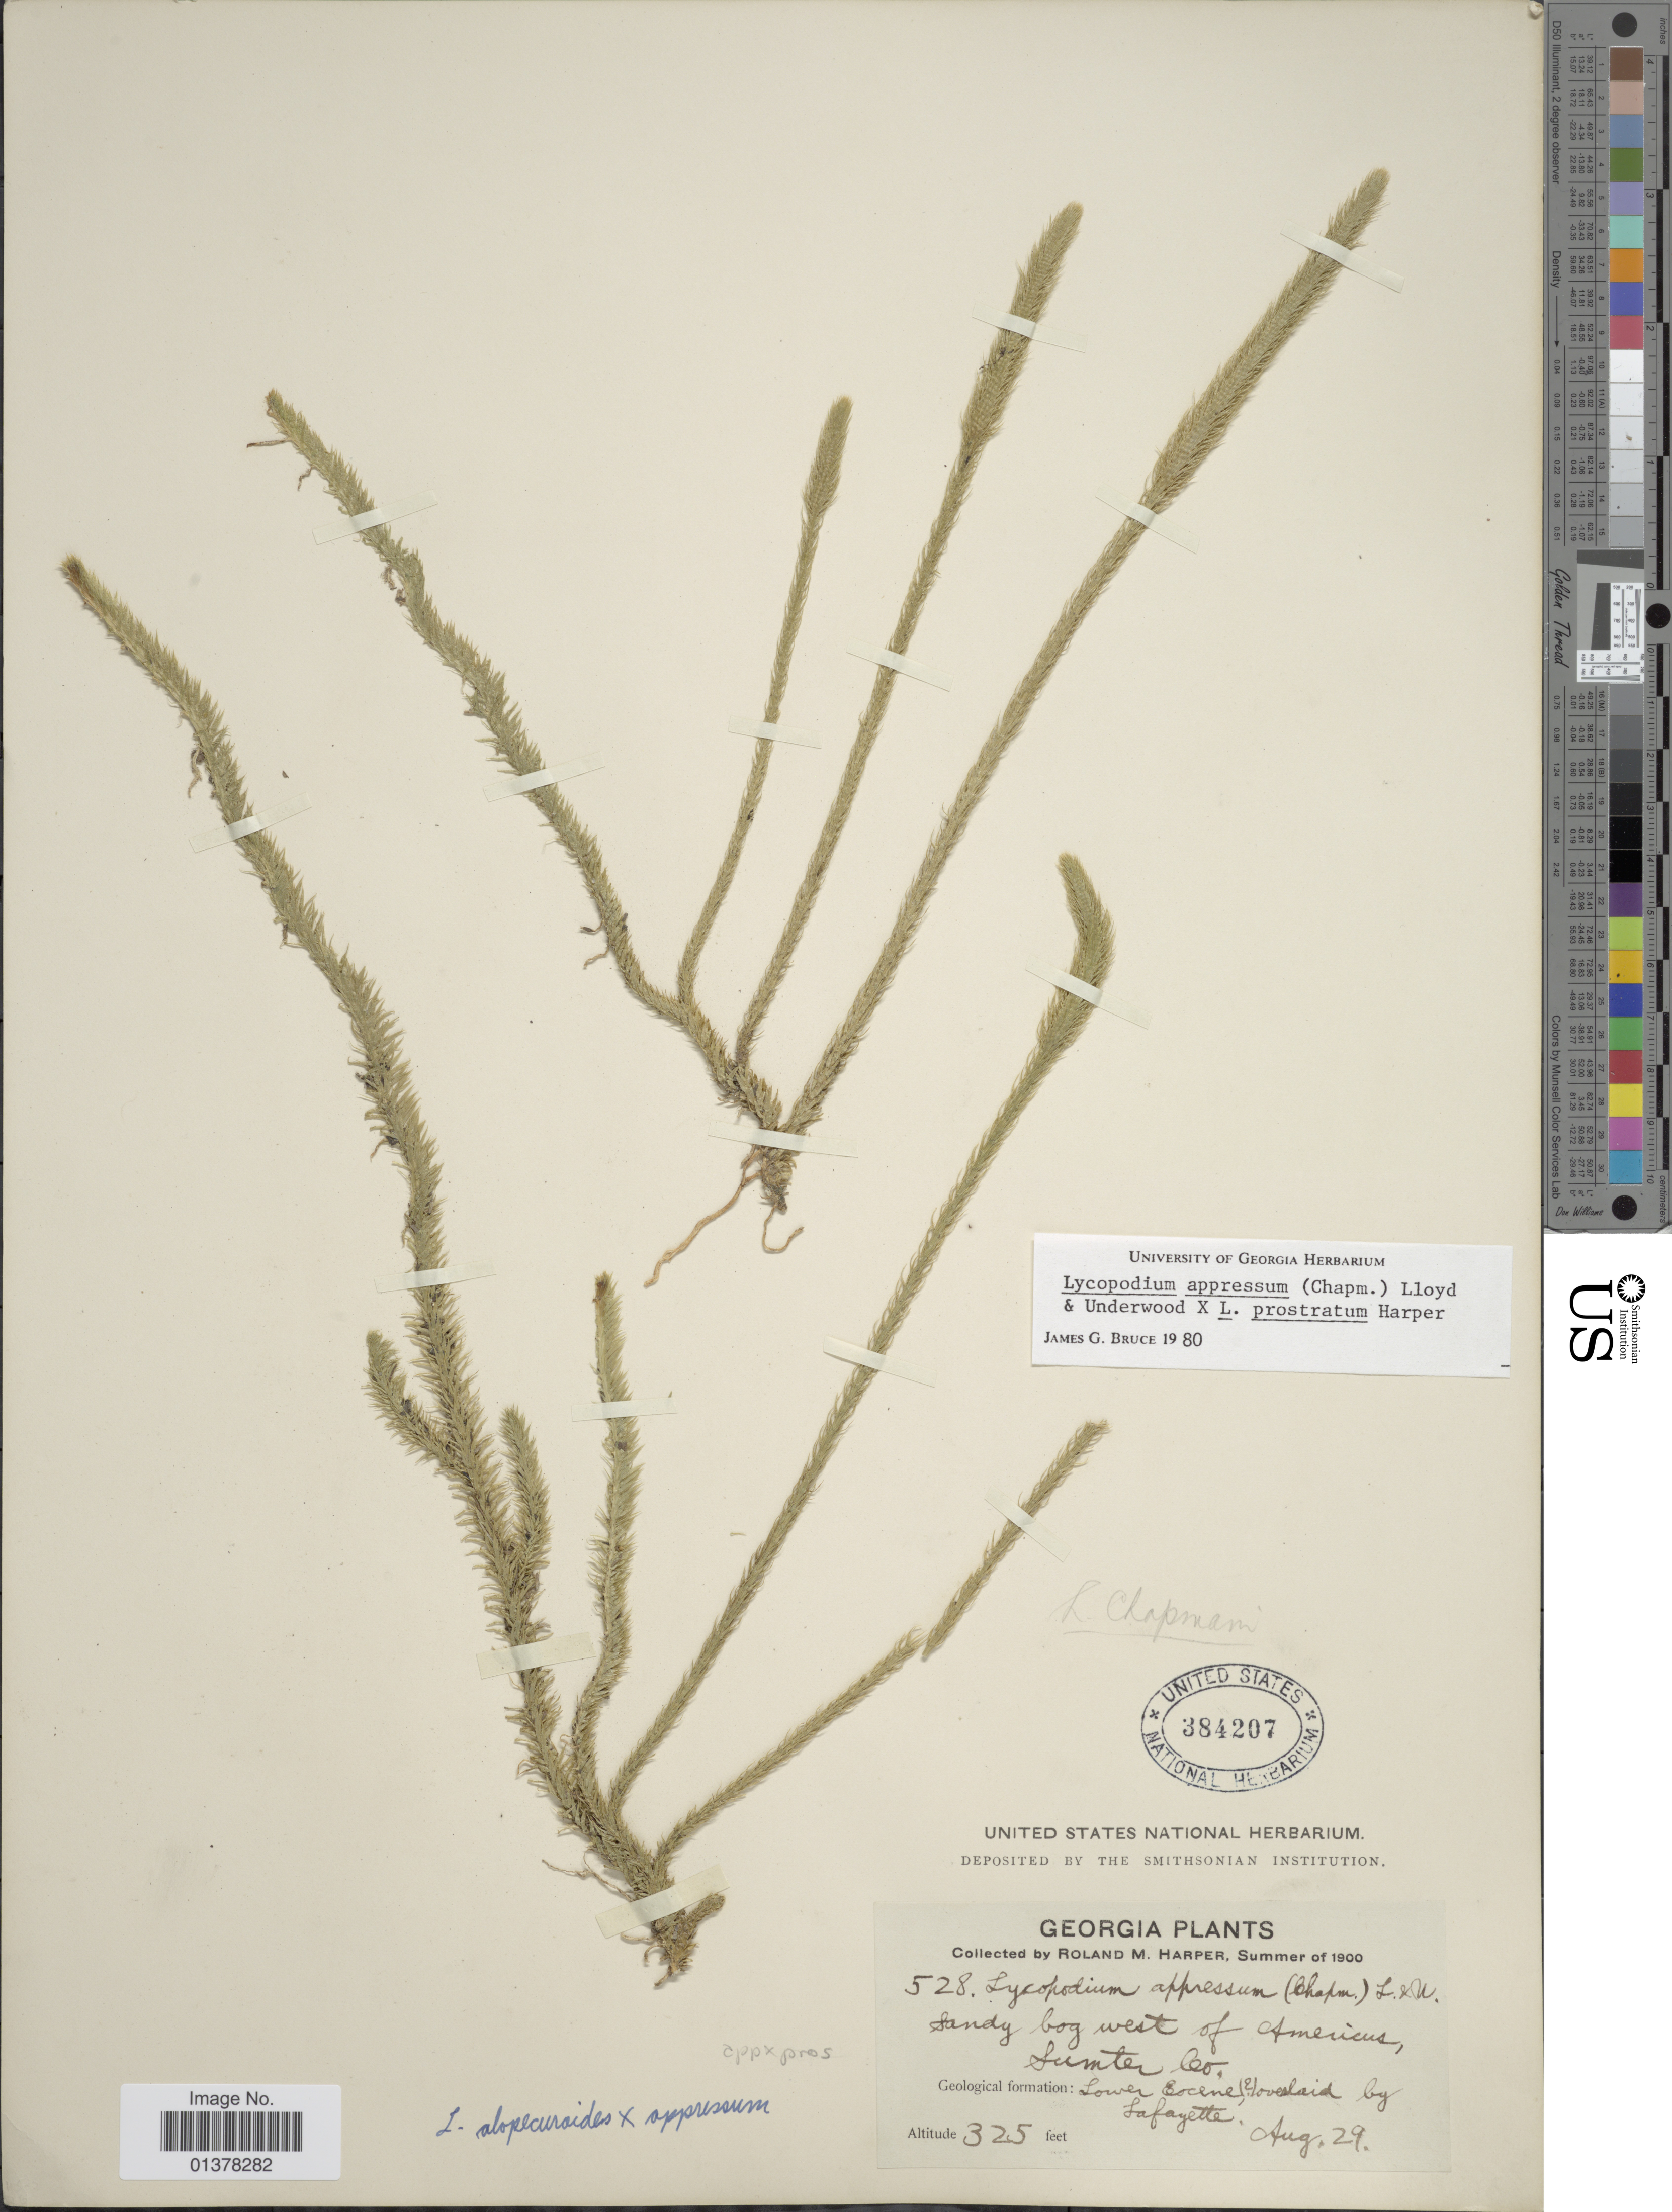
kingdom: Plantae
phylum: Tracheophyta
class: Lycopodiopsida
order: Lycopodiales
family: Lycopodiaceae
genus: Lycopodiella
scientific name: Lycopodiella appressa x L. prostrata (R.M. Harper) Cranfill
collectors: R. M. Harper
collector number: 528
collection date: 1900-08-29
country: United States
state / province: Georgia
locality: Sandy bog west of Americus, Sumter Co., Lower Eocene overlaid by Lafayette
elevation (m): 99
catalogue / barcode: US 384207